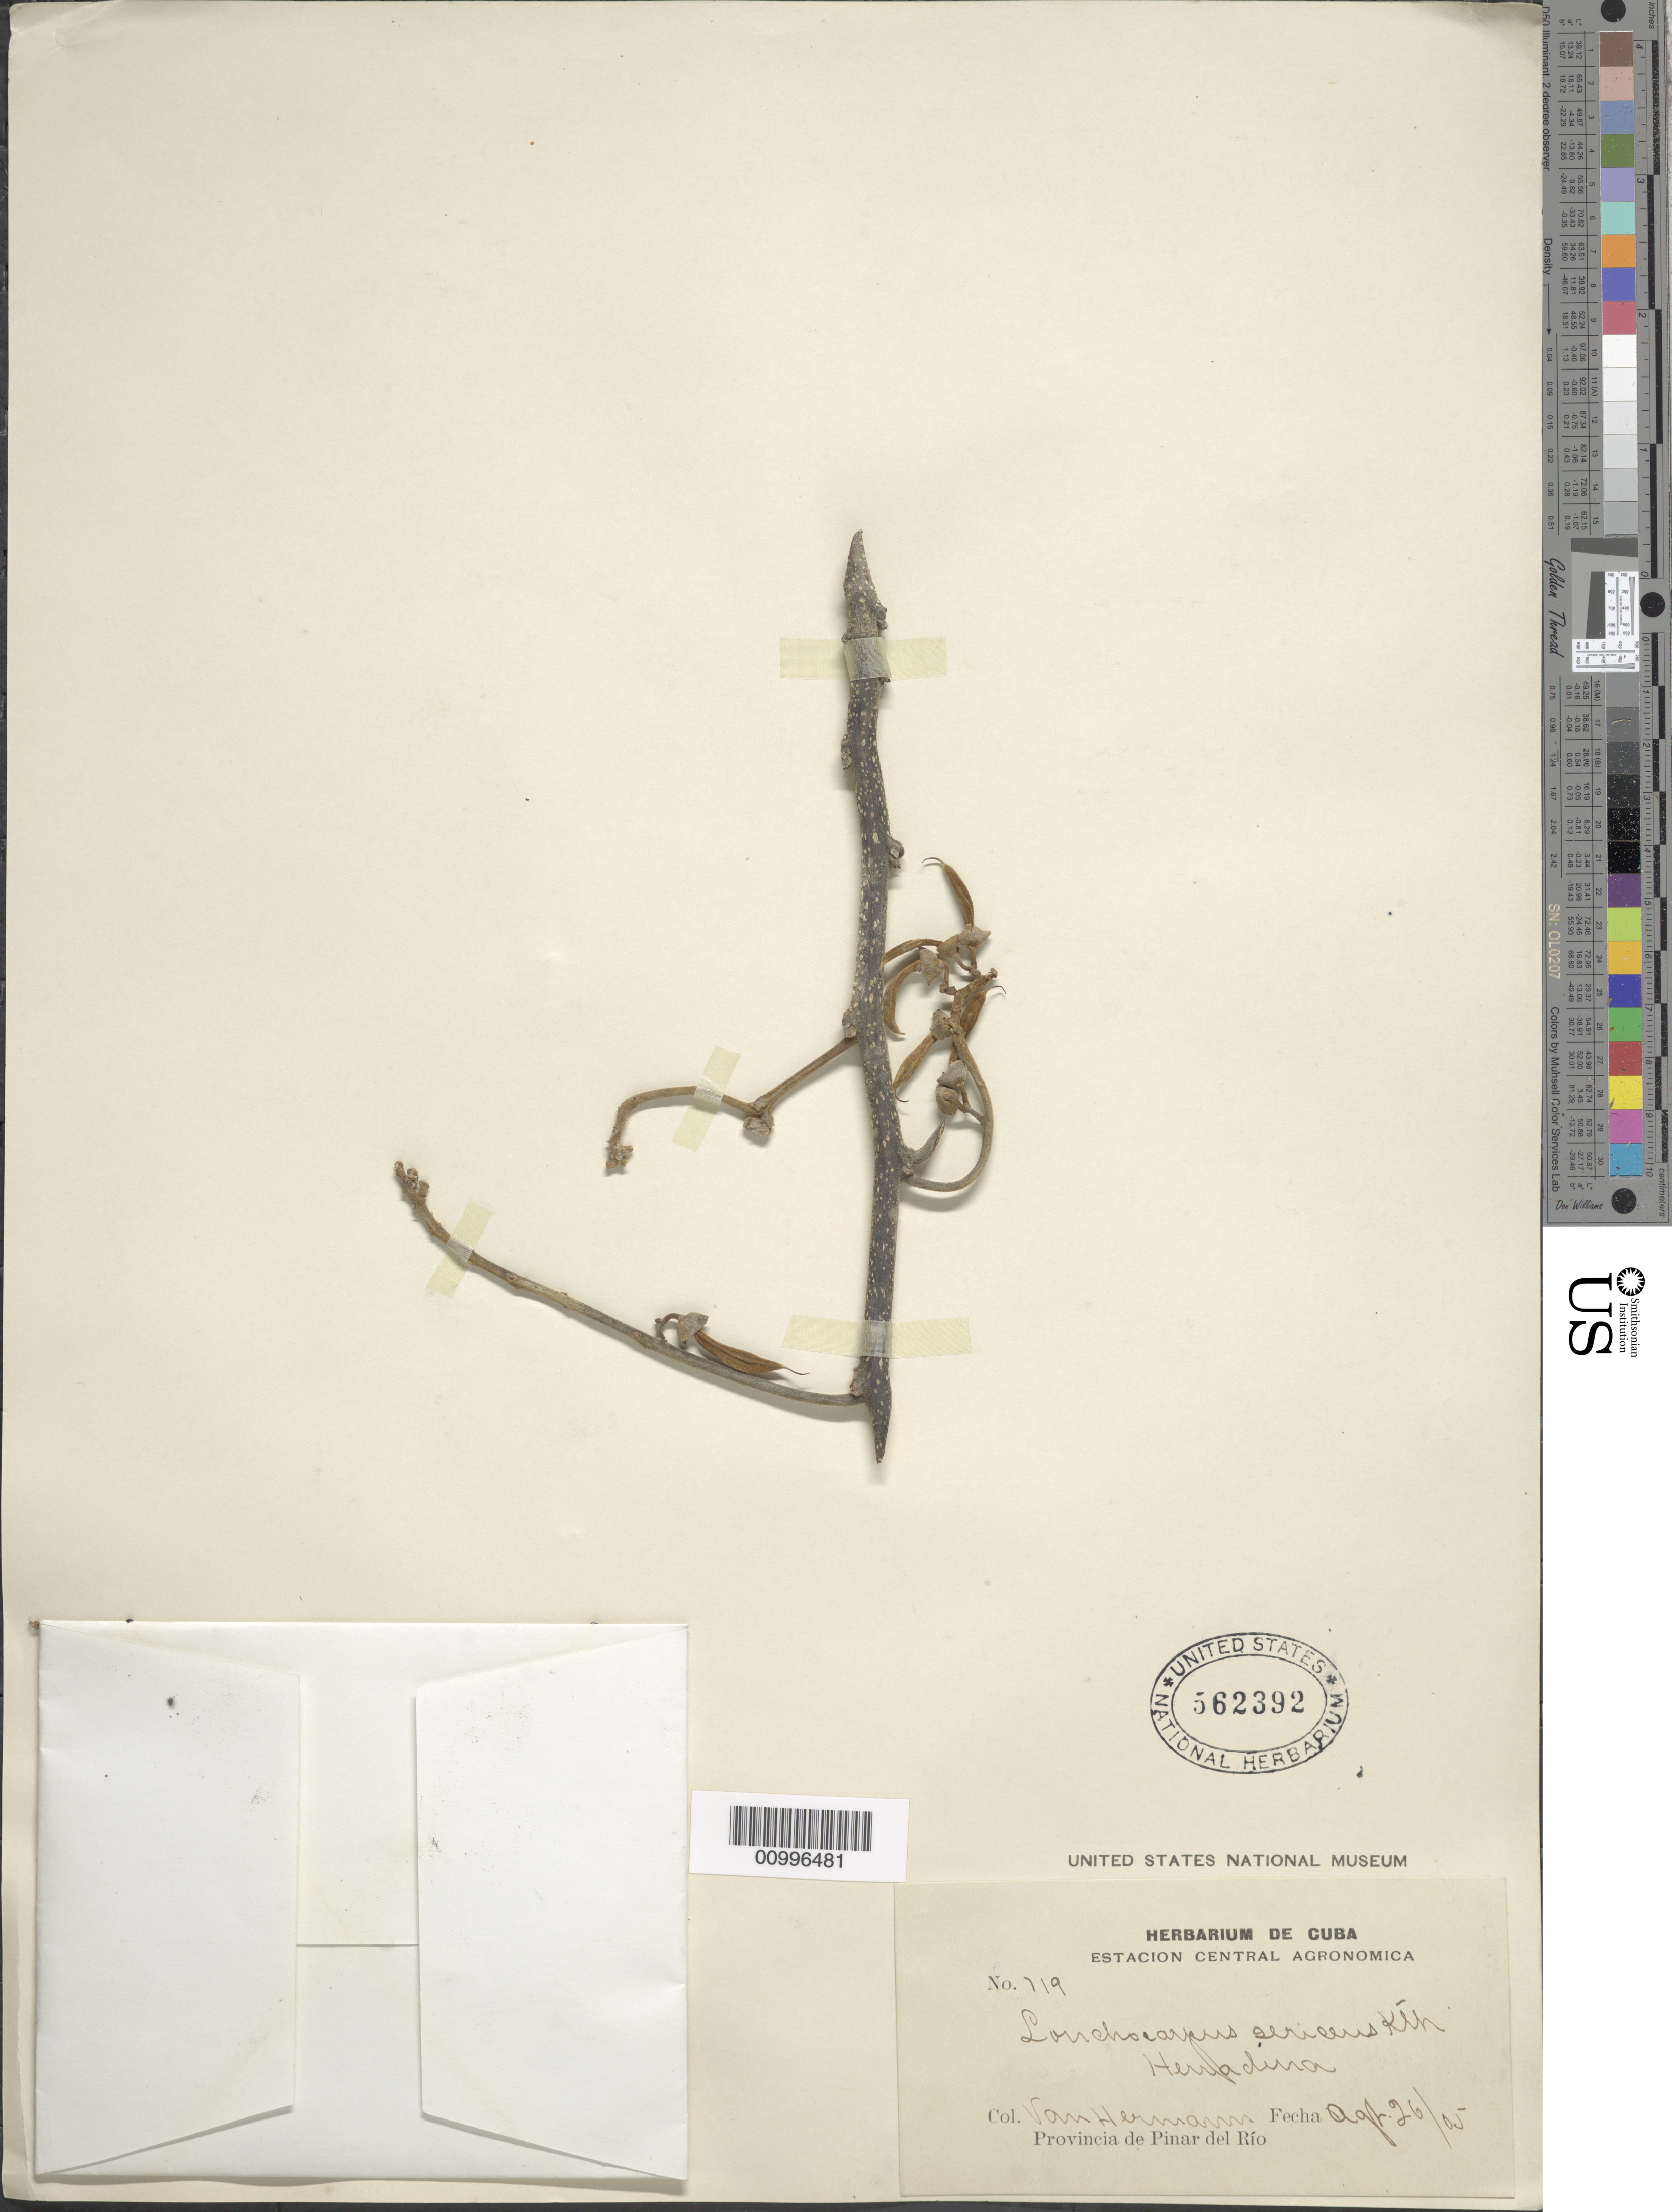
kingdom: Plantae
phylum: Tracheophyta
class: Magnoliopsida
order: Fabales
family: Fabaceae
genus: Lonchocarpus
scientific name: Lonchocarpus sericeus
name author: (Poir.) Kunth ex DC.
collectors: H. A. Van Hermann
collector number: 719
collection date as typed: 26 Apr 1905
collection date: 1905-04-26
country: Cuba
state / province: Pinar del Rio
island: Cuba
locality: Pinar del Rio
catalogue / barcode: US 562392